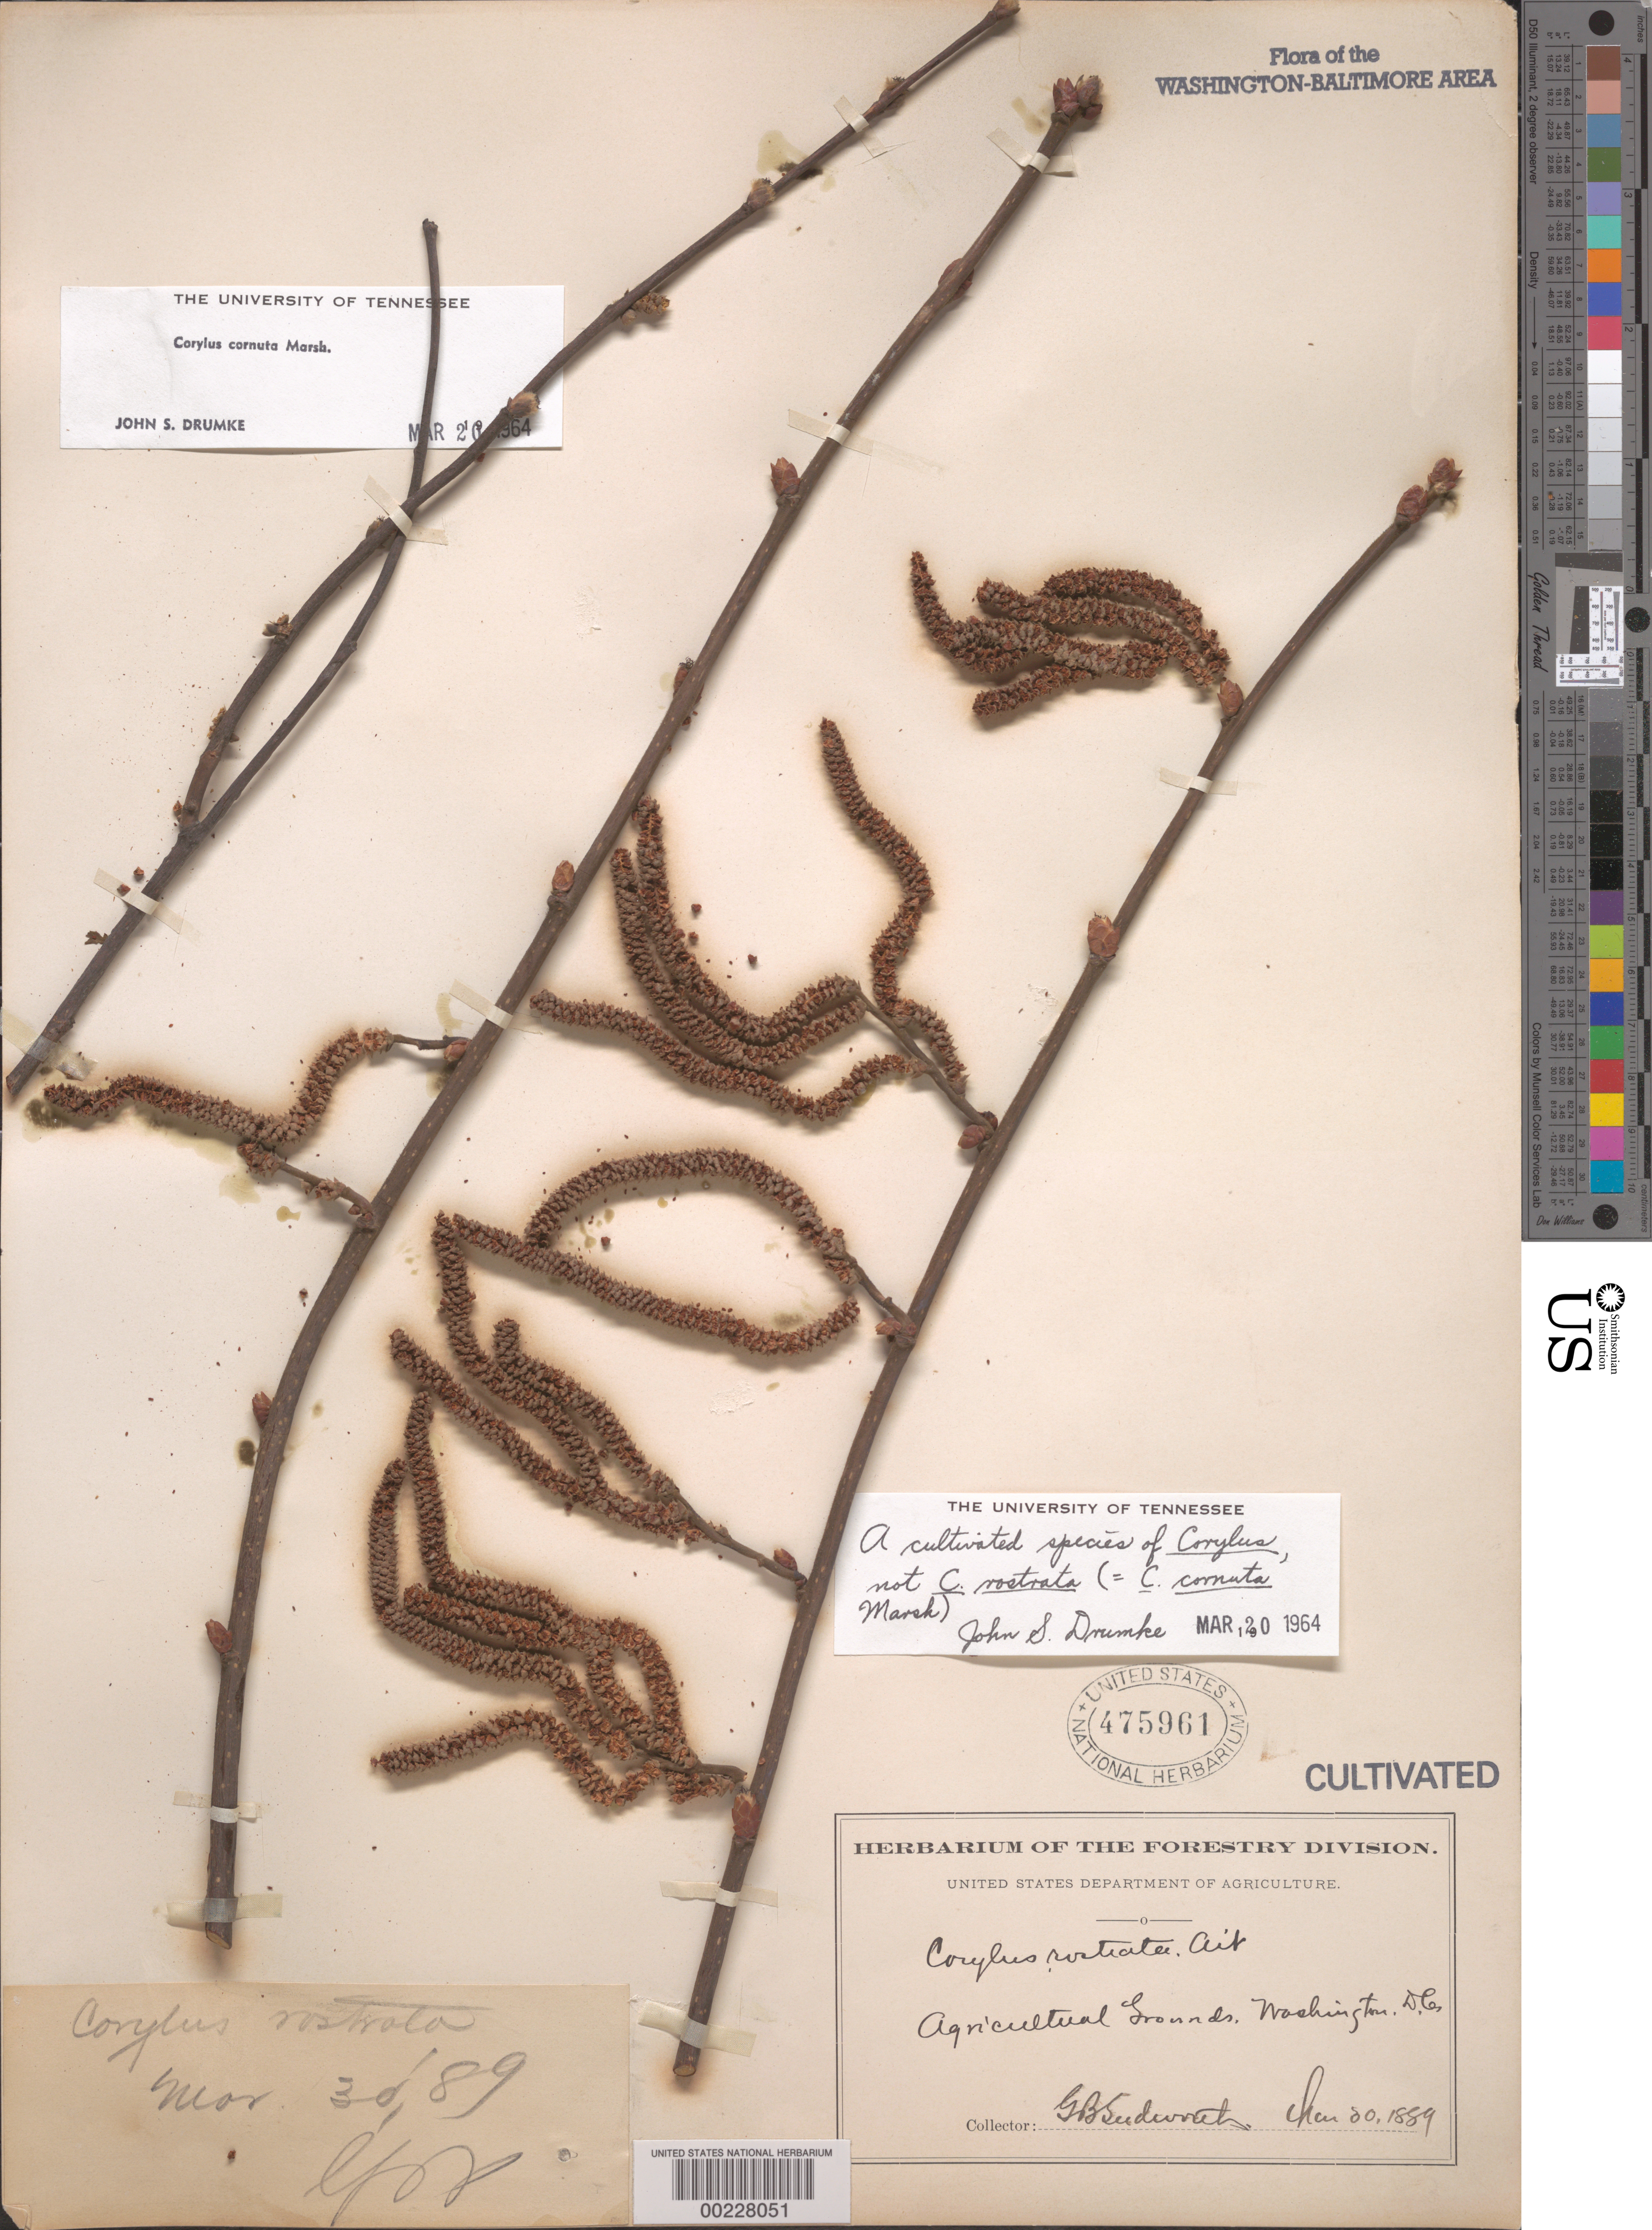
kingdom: Plantae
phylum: Tracheophyta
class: Magnoliopsida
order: Fagales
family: Betulaceae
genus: Corylus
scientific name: Corylus cornuta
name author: Marshall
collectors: G. B. Sudworth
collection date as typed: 20 Mar 1889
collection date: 1889-03-20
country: United States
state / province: District of Columbia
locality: Agricultural grounds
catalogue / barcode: US 475961